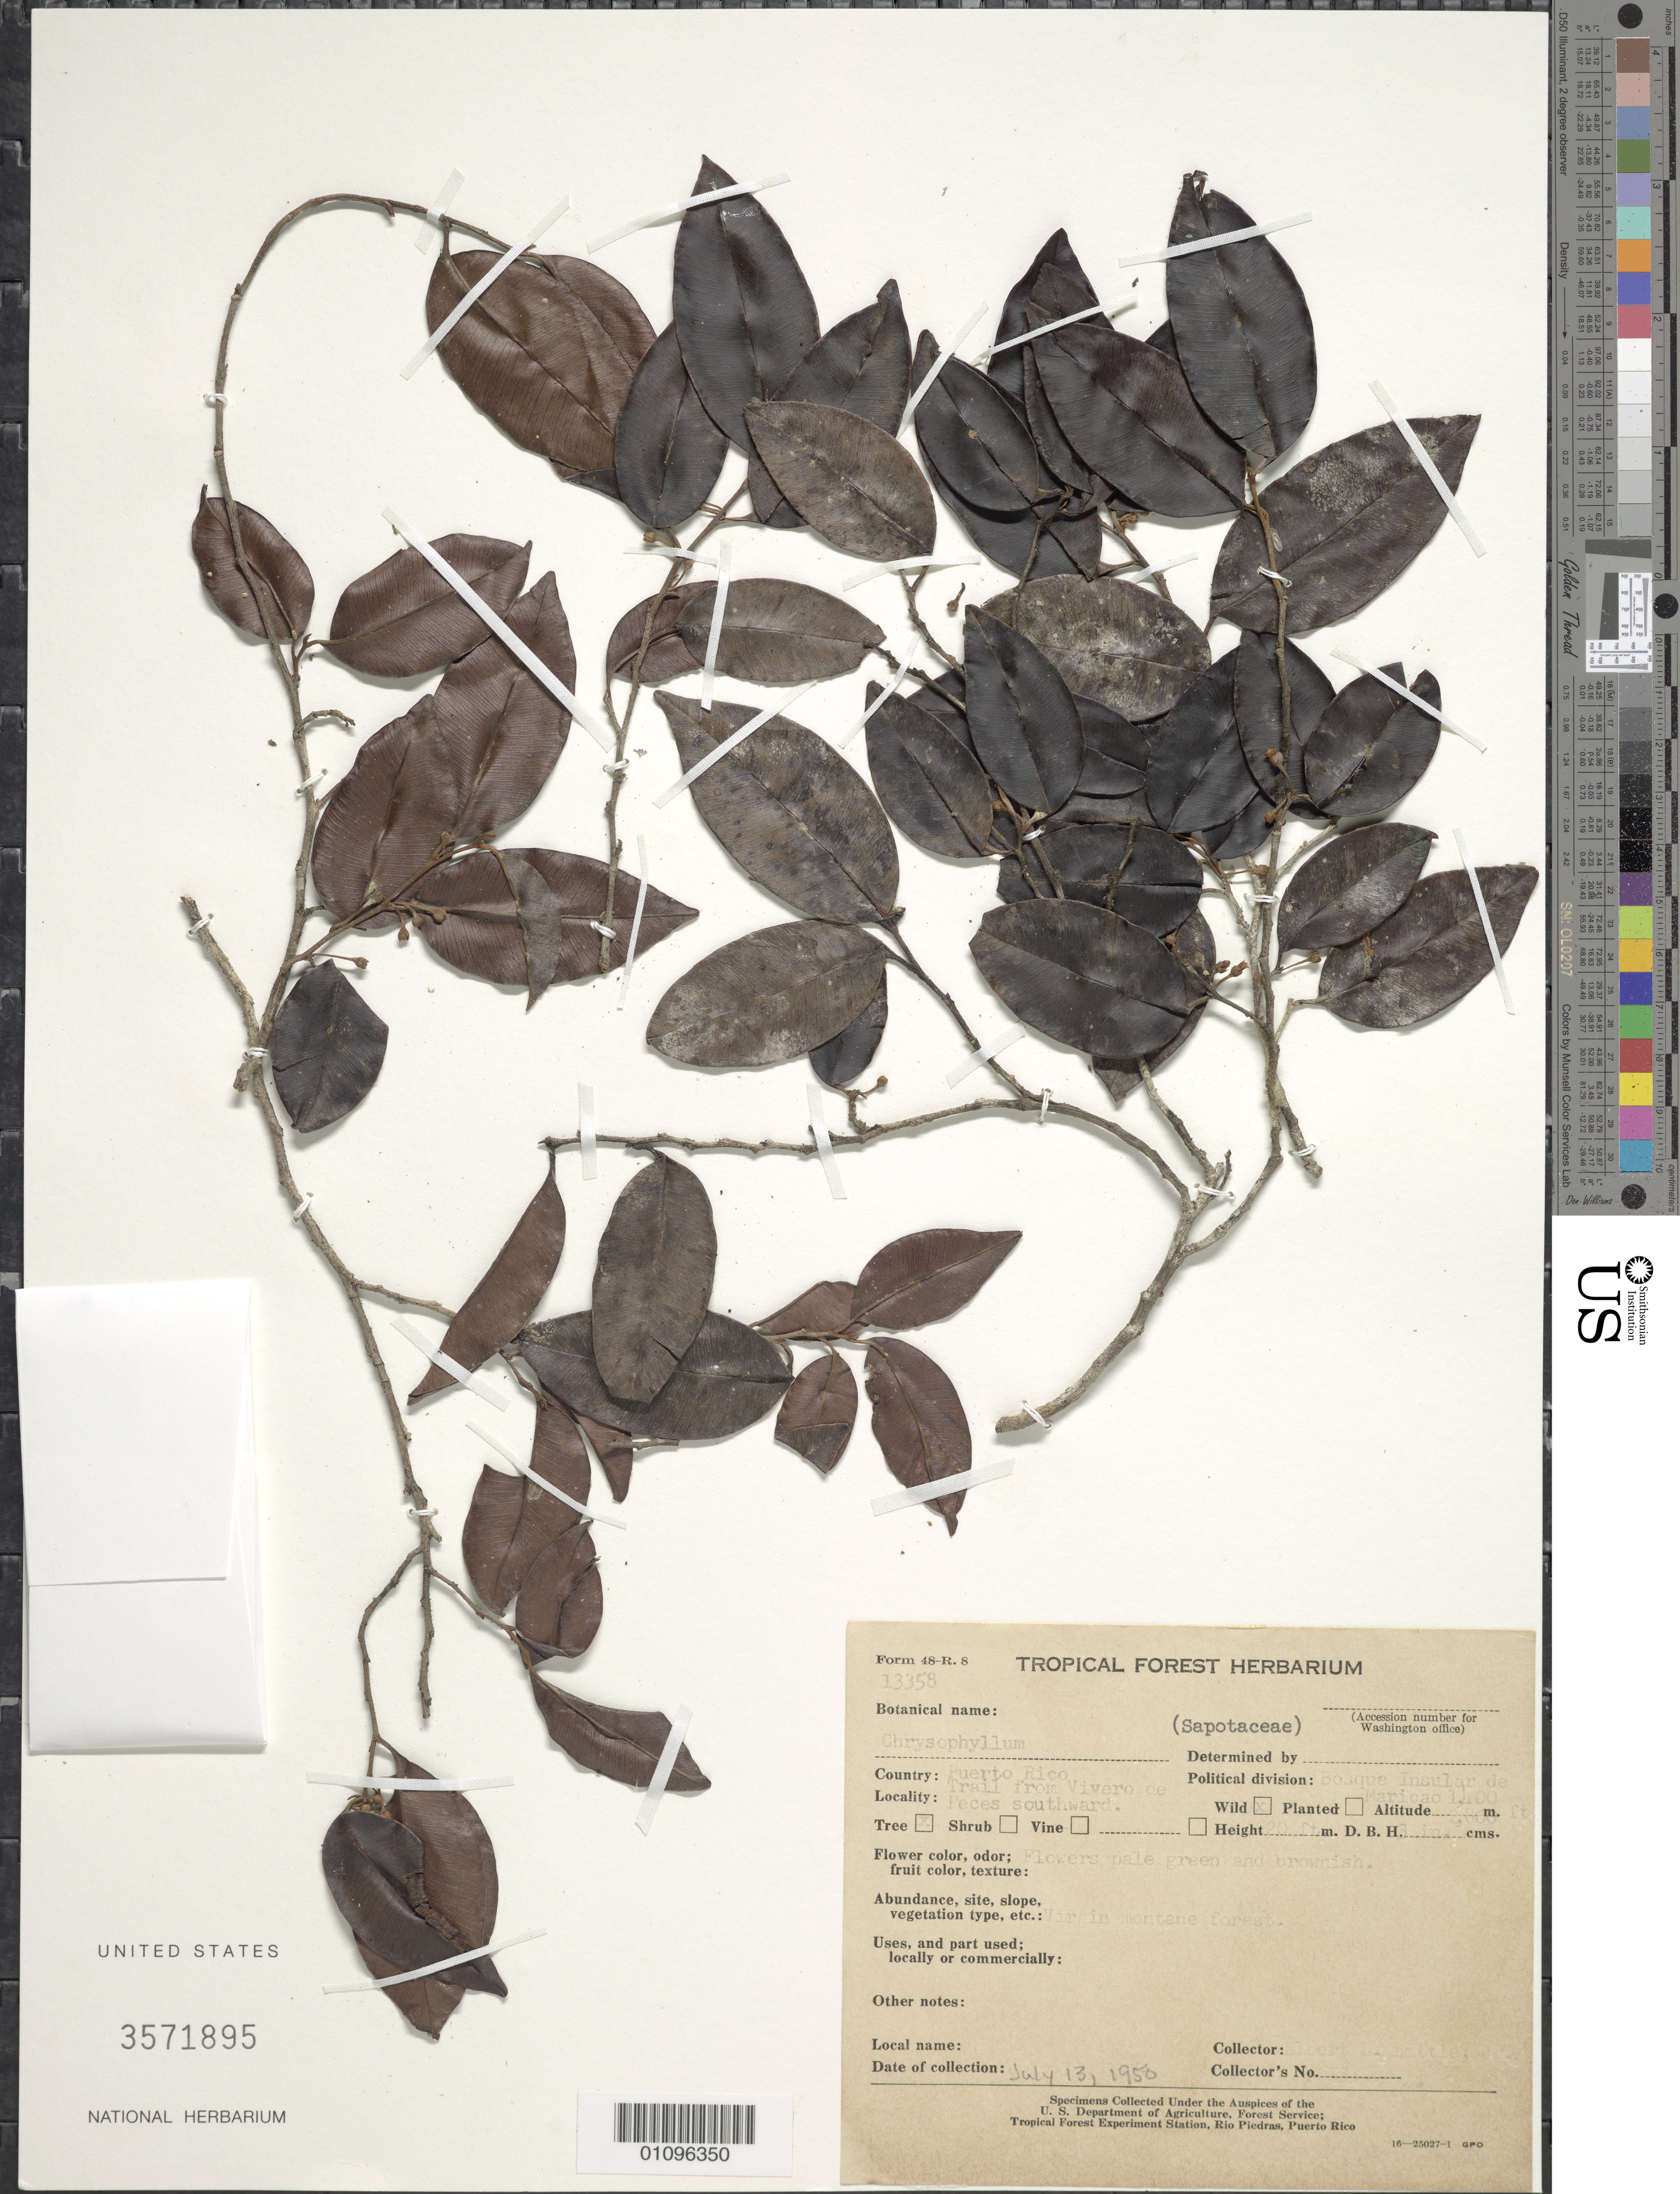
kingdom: Plantae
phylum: Tracheophyta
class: Magnoliopsida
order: Ericales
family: Sapotaceae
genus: Chrysophyllum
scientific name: Chrysophyllum sp.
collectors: E. L. Little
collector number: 13358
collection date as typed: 13 Jul 1950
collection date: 1950-07-13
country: Puerto Rico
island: Puerto Rico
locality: Bosque Insular de Maricao, trail from Vivero de Peces southward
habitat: Virgin montane forest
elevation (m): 427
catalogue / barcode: US 3571895